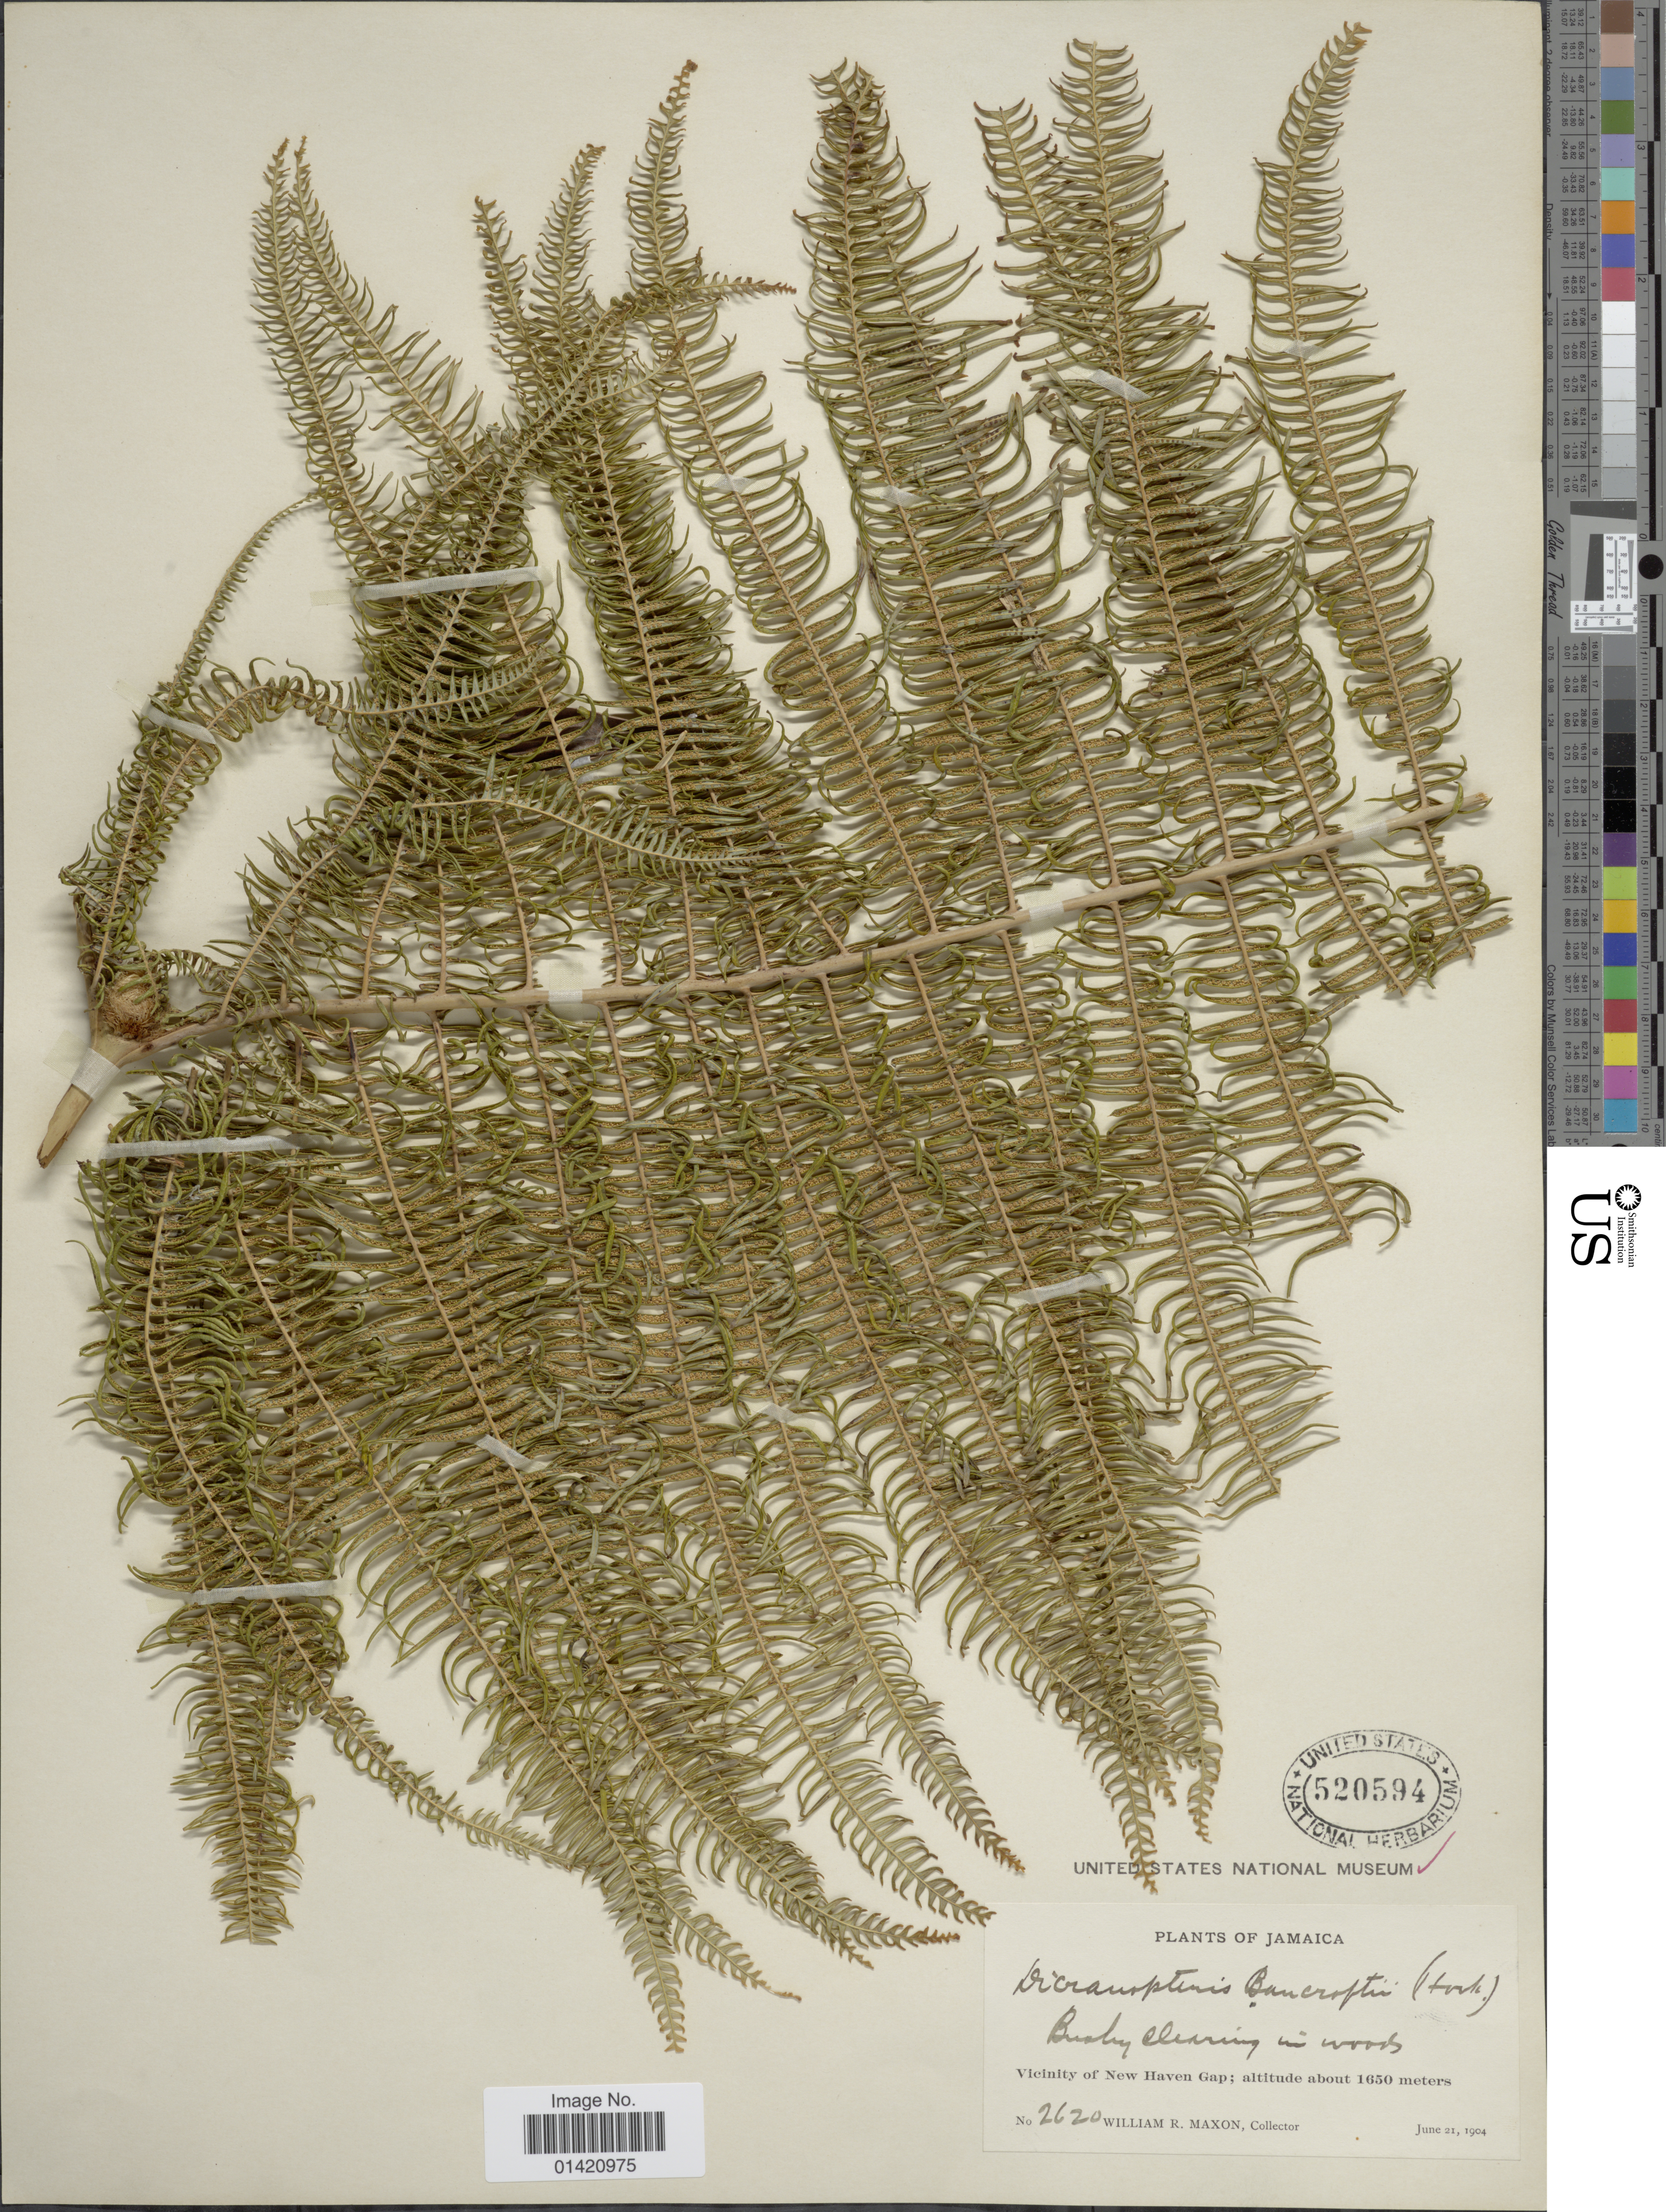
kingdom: Plantae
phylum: Tracheophyta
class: Polypodiopsida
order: Gleicheniales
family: Gleicheniaceae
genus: Diplopterygium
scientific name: Diplopterygium bancroftii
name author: (Hook.) A.R. Sm.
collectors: W. R. Maxon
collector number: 2620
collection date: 1904-06-21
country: Jamaica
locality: Vicinity of New Haven Gap.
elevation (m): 1650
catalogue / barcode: US 520594